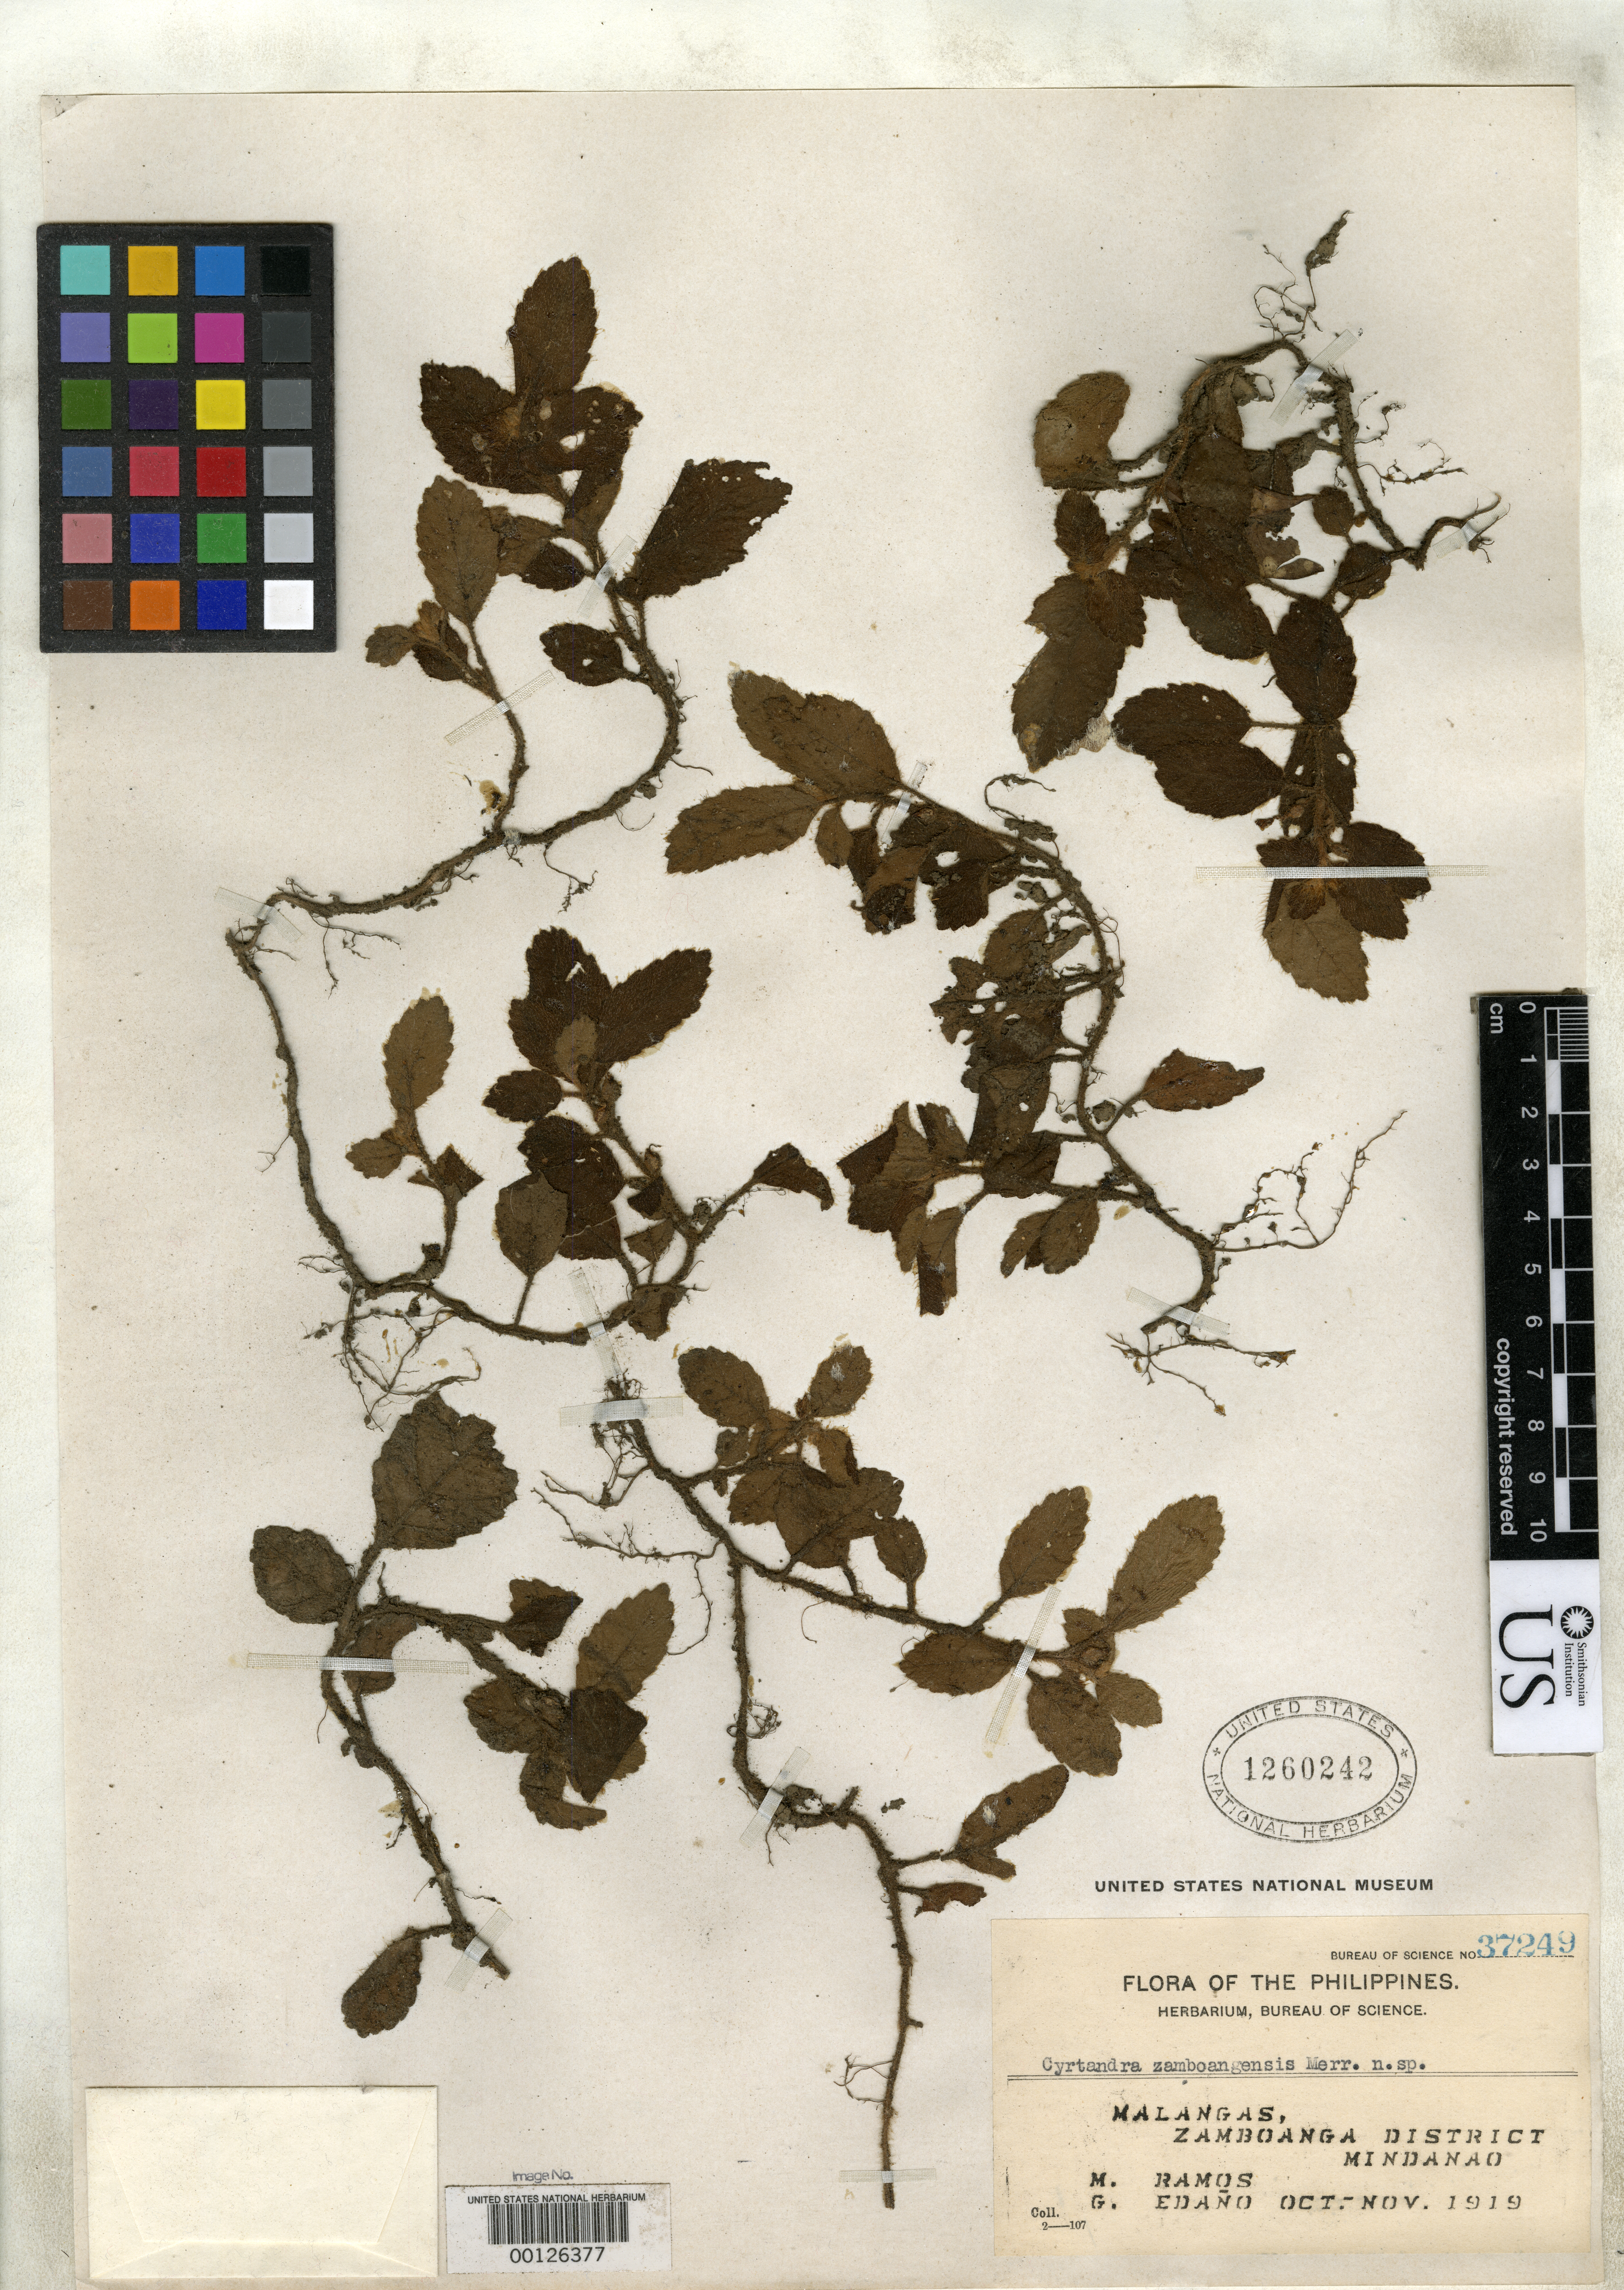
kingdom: Plantae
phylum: Tracheophyta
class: Magnoliopsida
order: Lamiales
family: Gesneriaceae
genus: Cyrtandra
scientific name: Cyrtandra zamboangensis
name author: Merr.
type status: Lectotype; Type Collection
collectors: M. Ramos & G. E. Edaño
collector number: Bur. Sci. 37249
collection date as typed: Oct 1919 to -- Nov 1919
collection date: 1919-10/1919-11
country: Philippines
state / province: Zamboanga Peninsula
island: Mindanao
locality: Malangas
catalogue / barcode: US 1260242